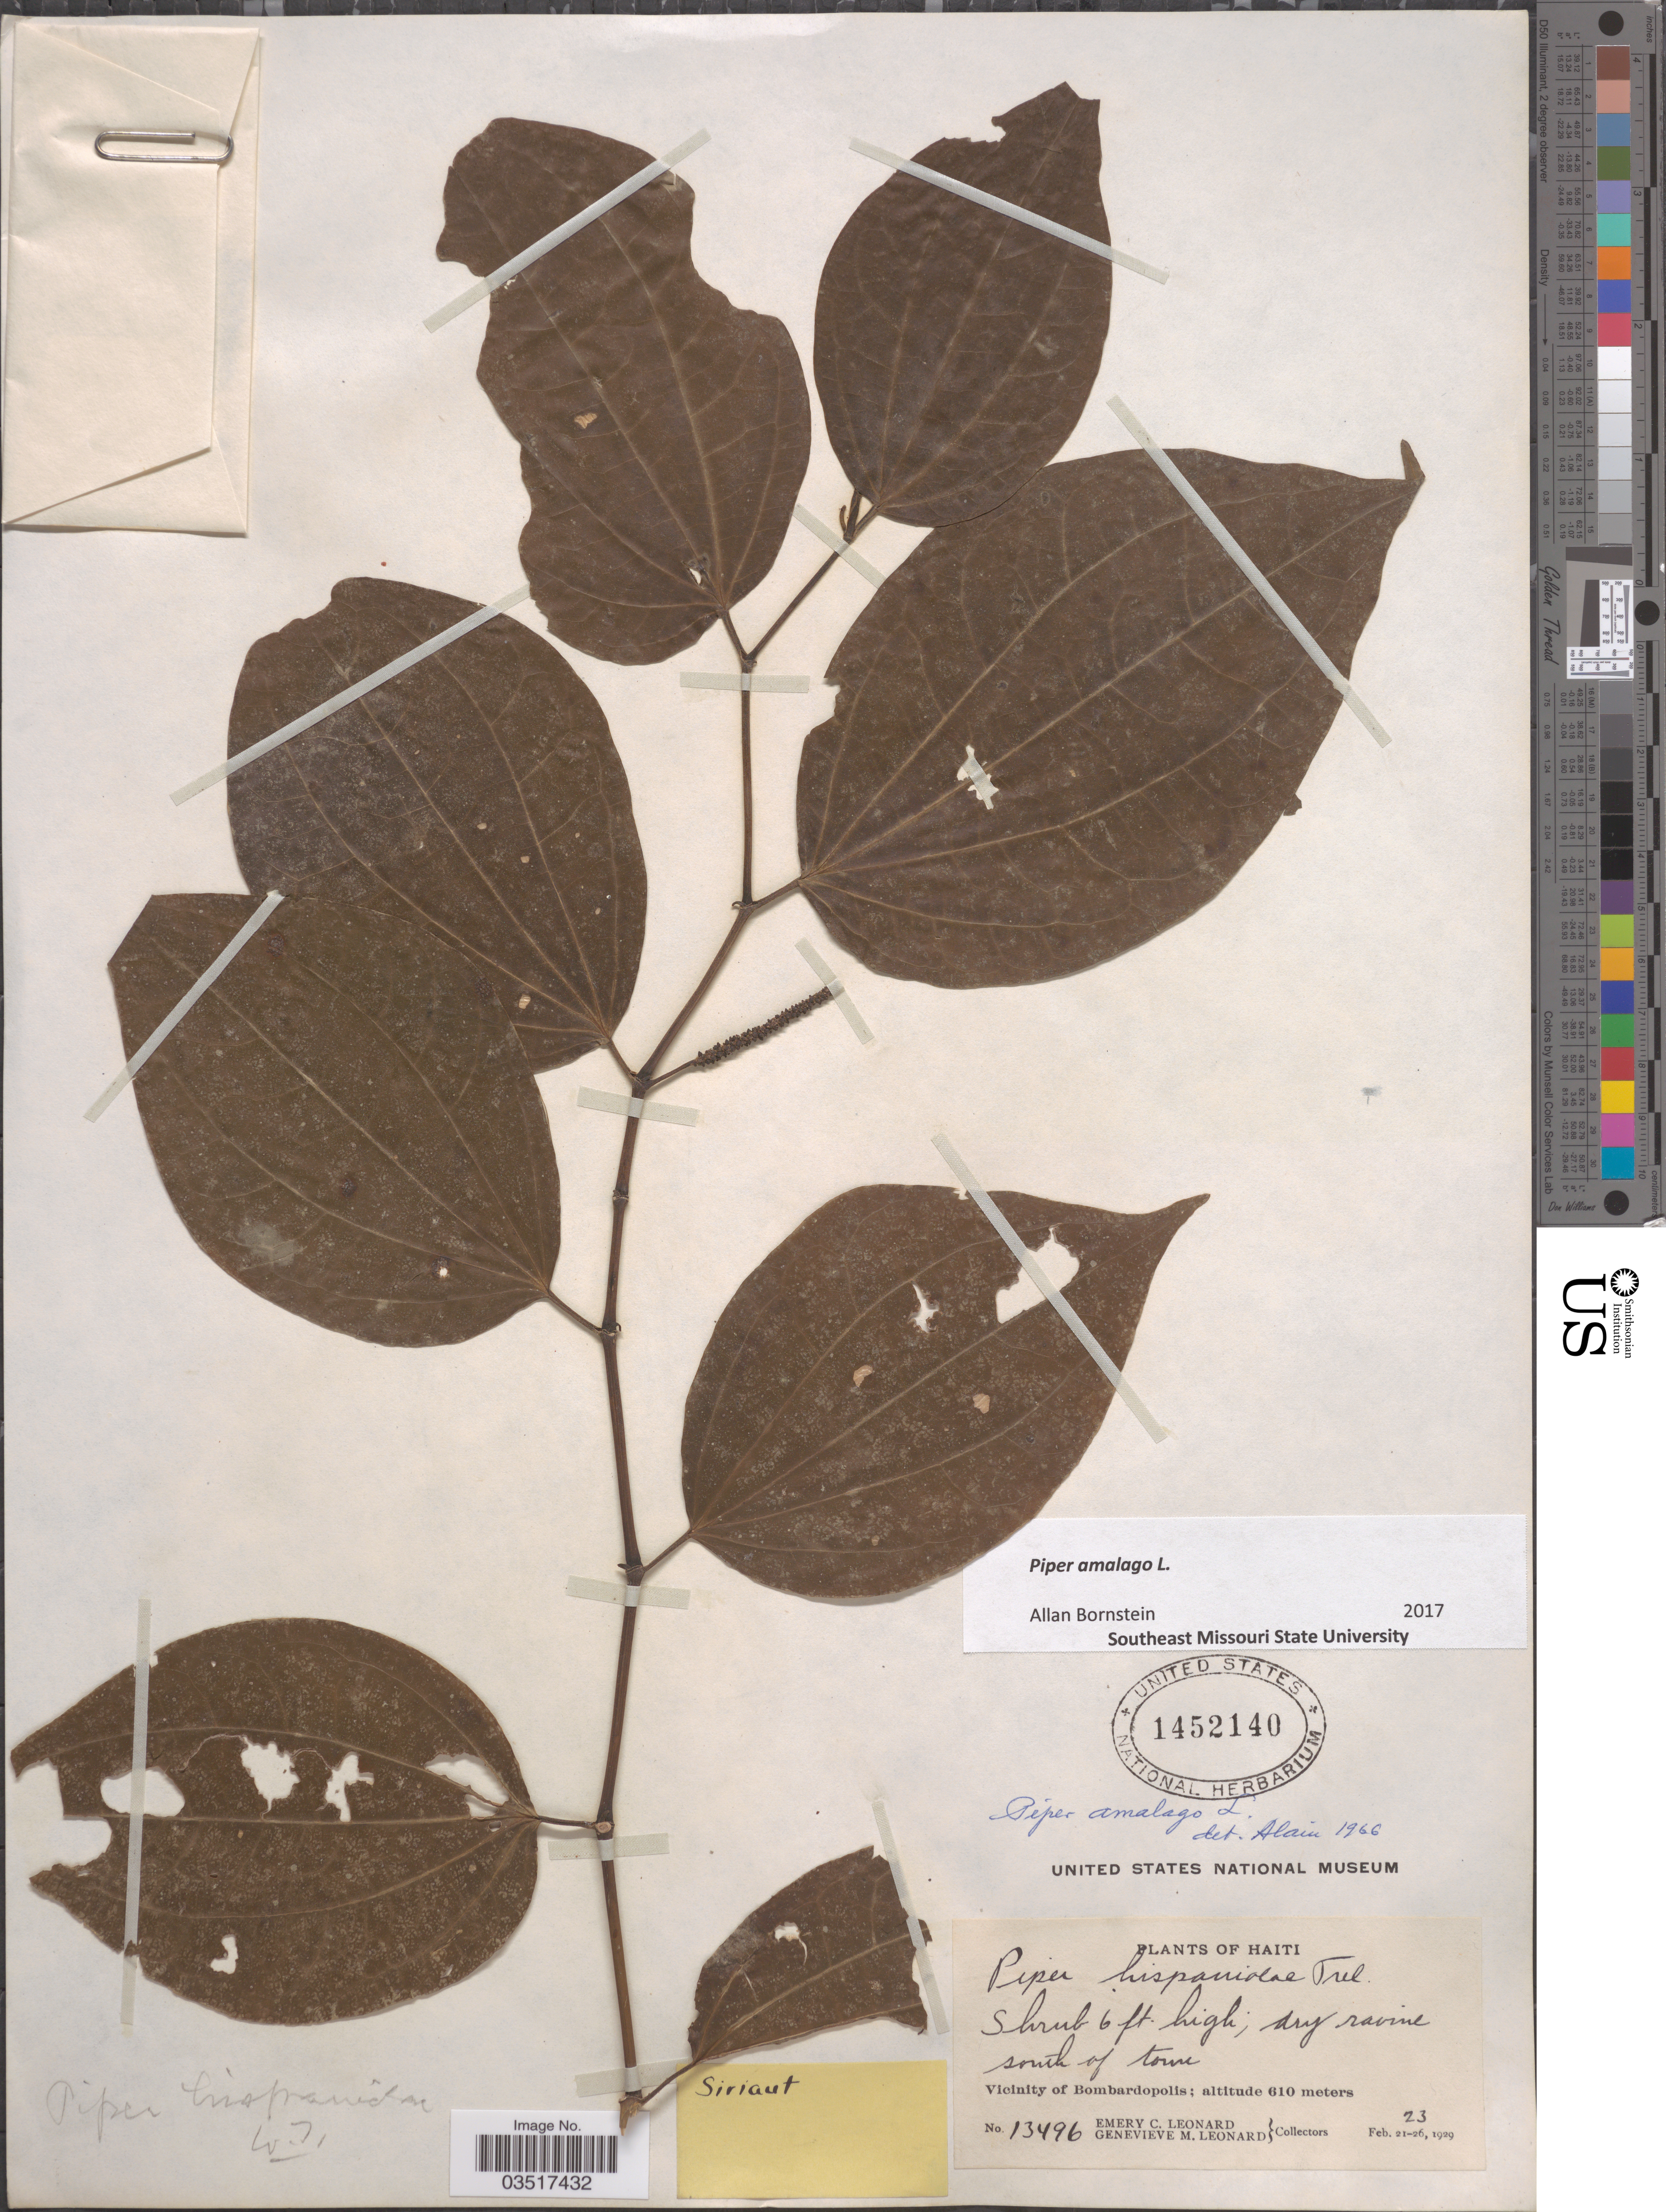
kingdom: Plantae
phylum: Tracheophyta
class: Magnoliopsida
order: Piperales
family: Piperaceae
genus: Piper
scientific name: Piper amalago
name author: L.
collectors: E. C. Leonard & G. M. Leonard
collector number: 13496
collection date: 1929-02-23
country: Haiti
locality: Dry ravine south of town. Vicinity of Bombardopolis.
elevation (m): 610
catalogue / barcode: US 1452140